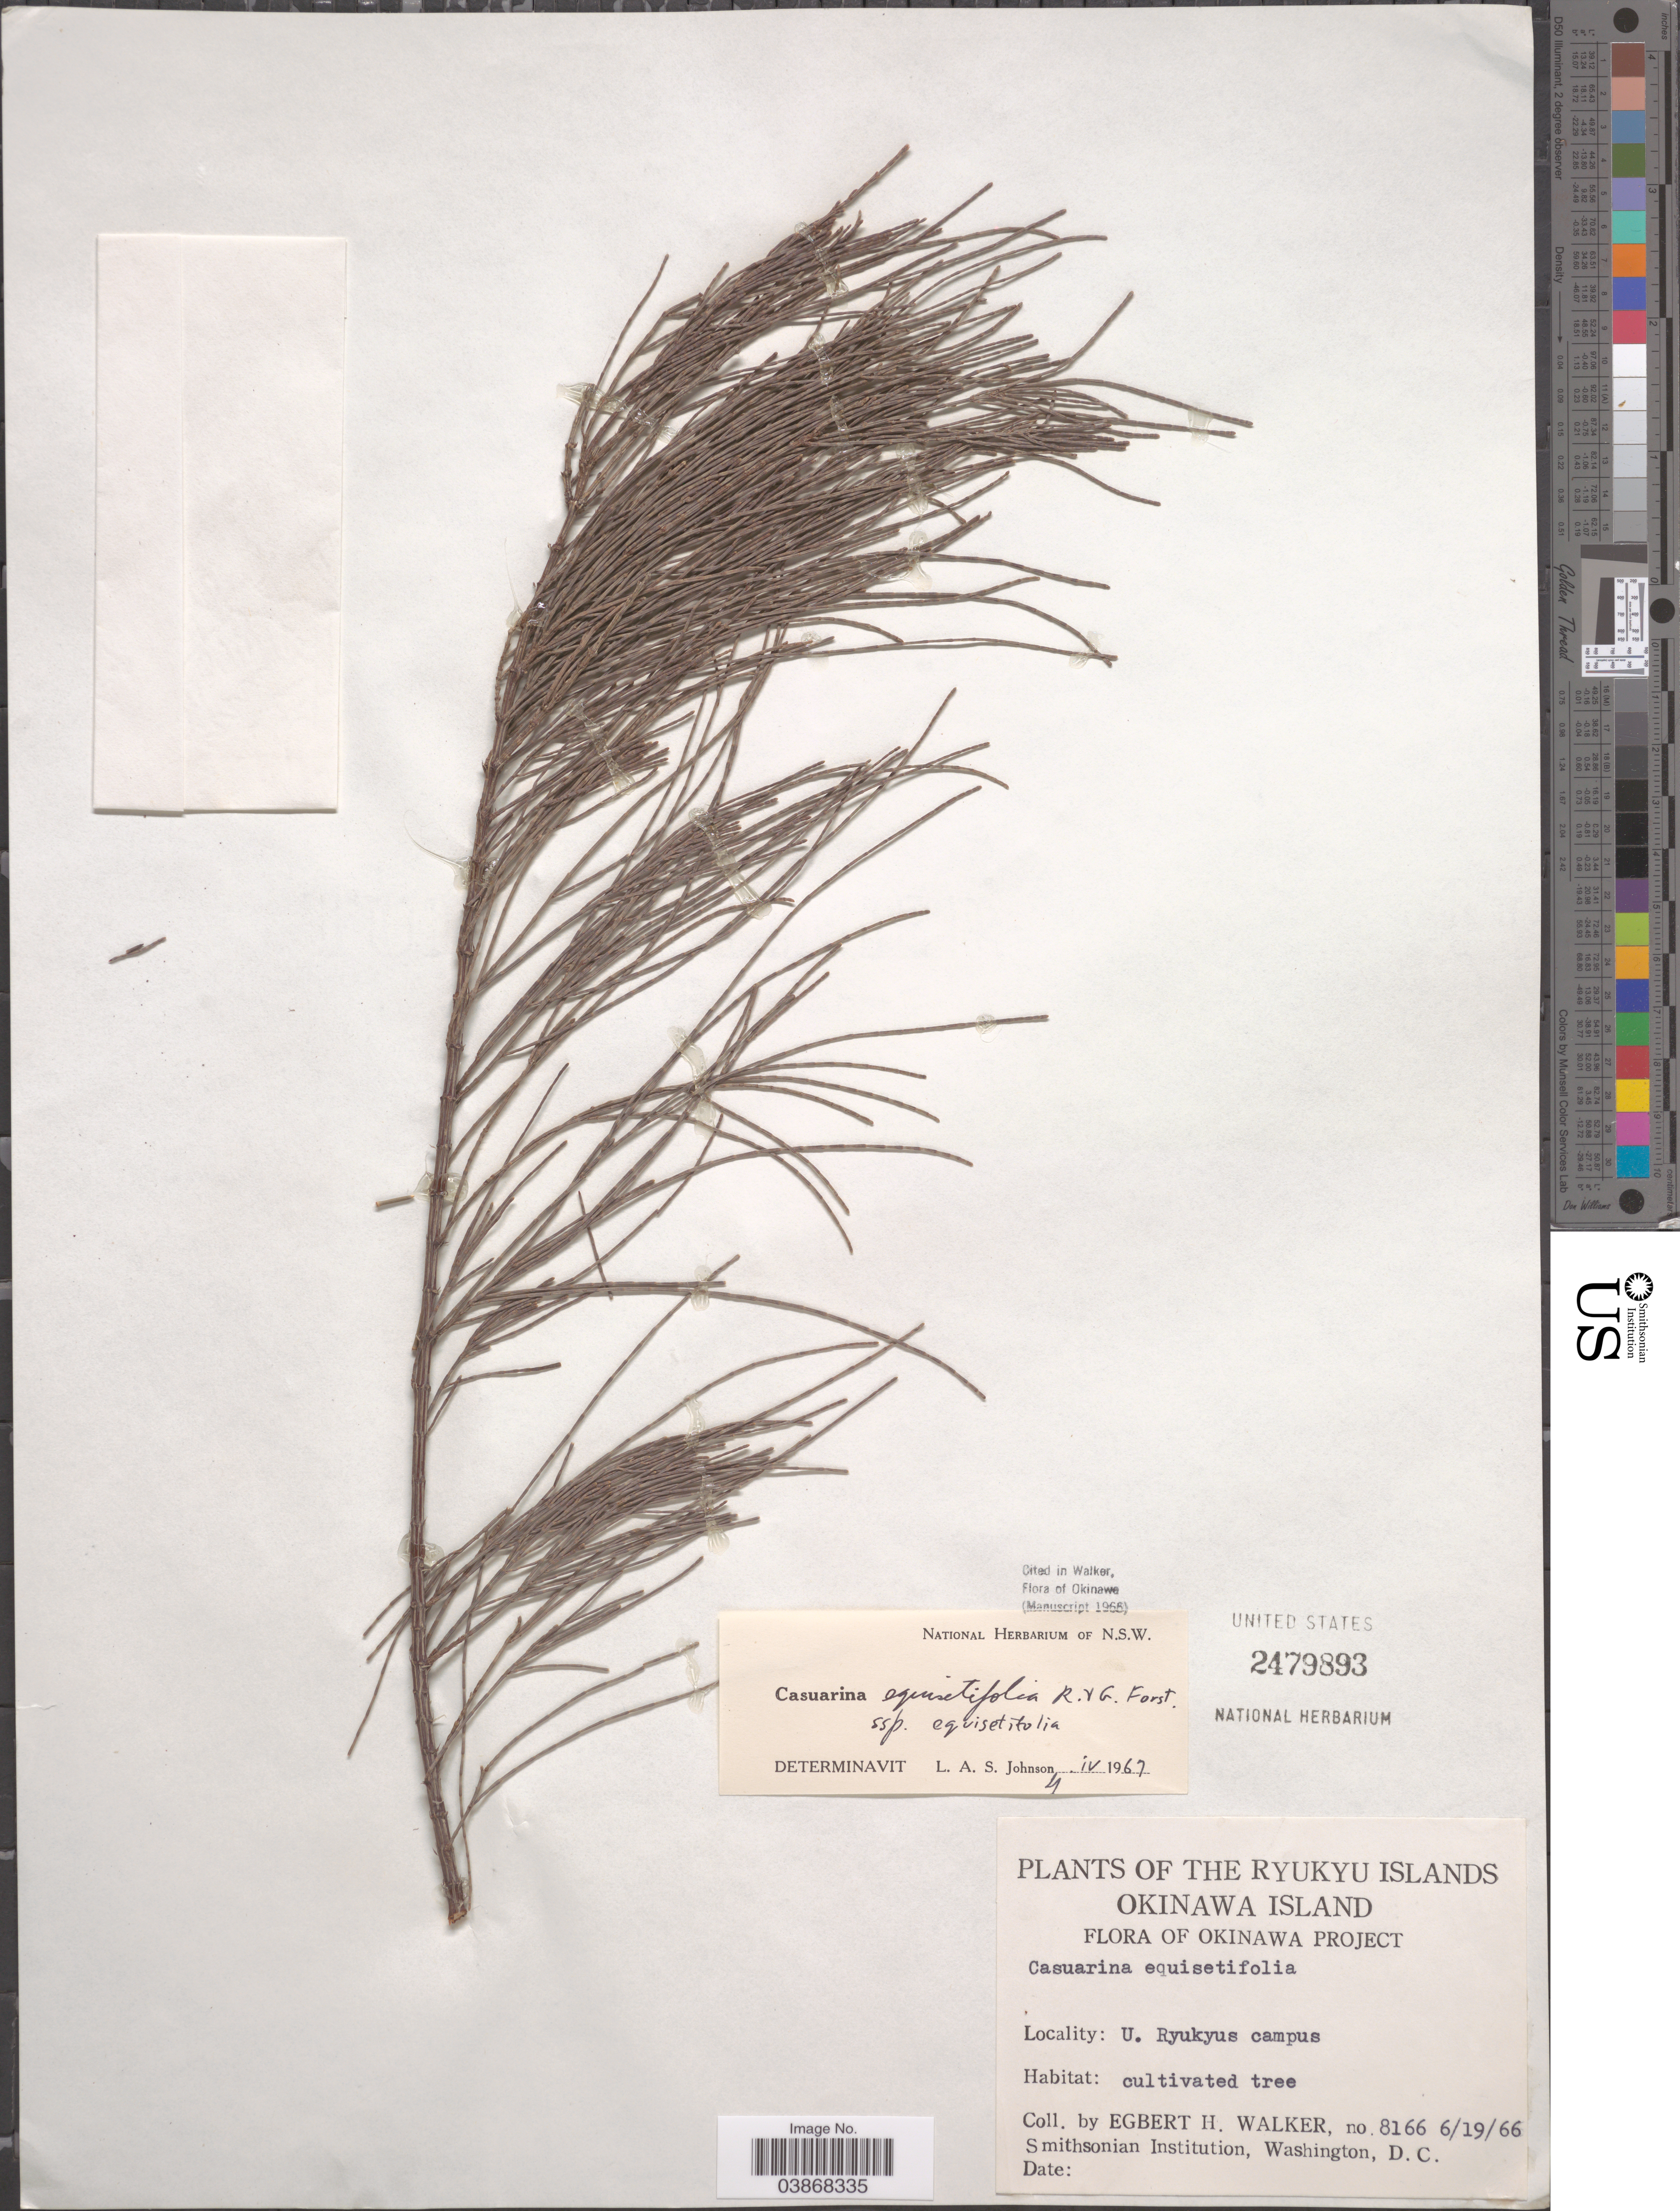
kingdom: Plantae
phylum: Tracheophyta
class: Magnoliopsida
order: Fagales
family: Casuarinaceae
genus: Casuarina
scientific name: Casuarina equisetifolia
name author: L.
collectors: E. H. Walker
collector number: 8166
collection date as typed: Transcribed d/m/y: 19/6/66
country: Japan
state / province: Okinawa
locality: The Ryukyu Islands. Okinawa Island. U. Ryukyu campus.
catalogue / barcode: US 2479893